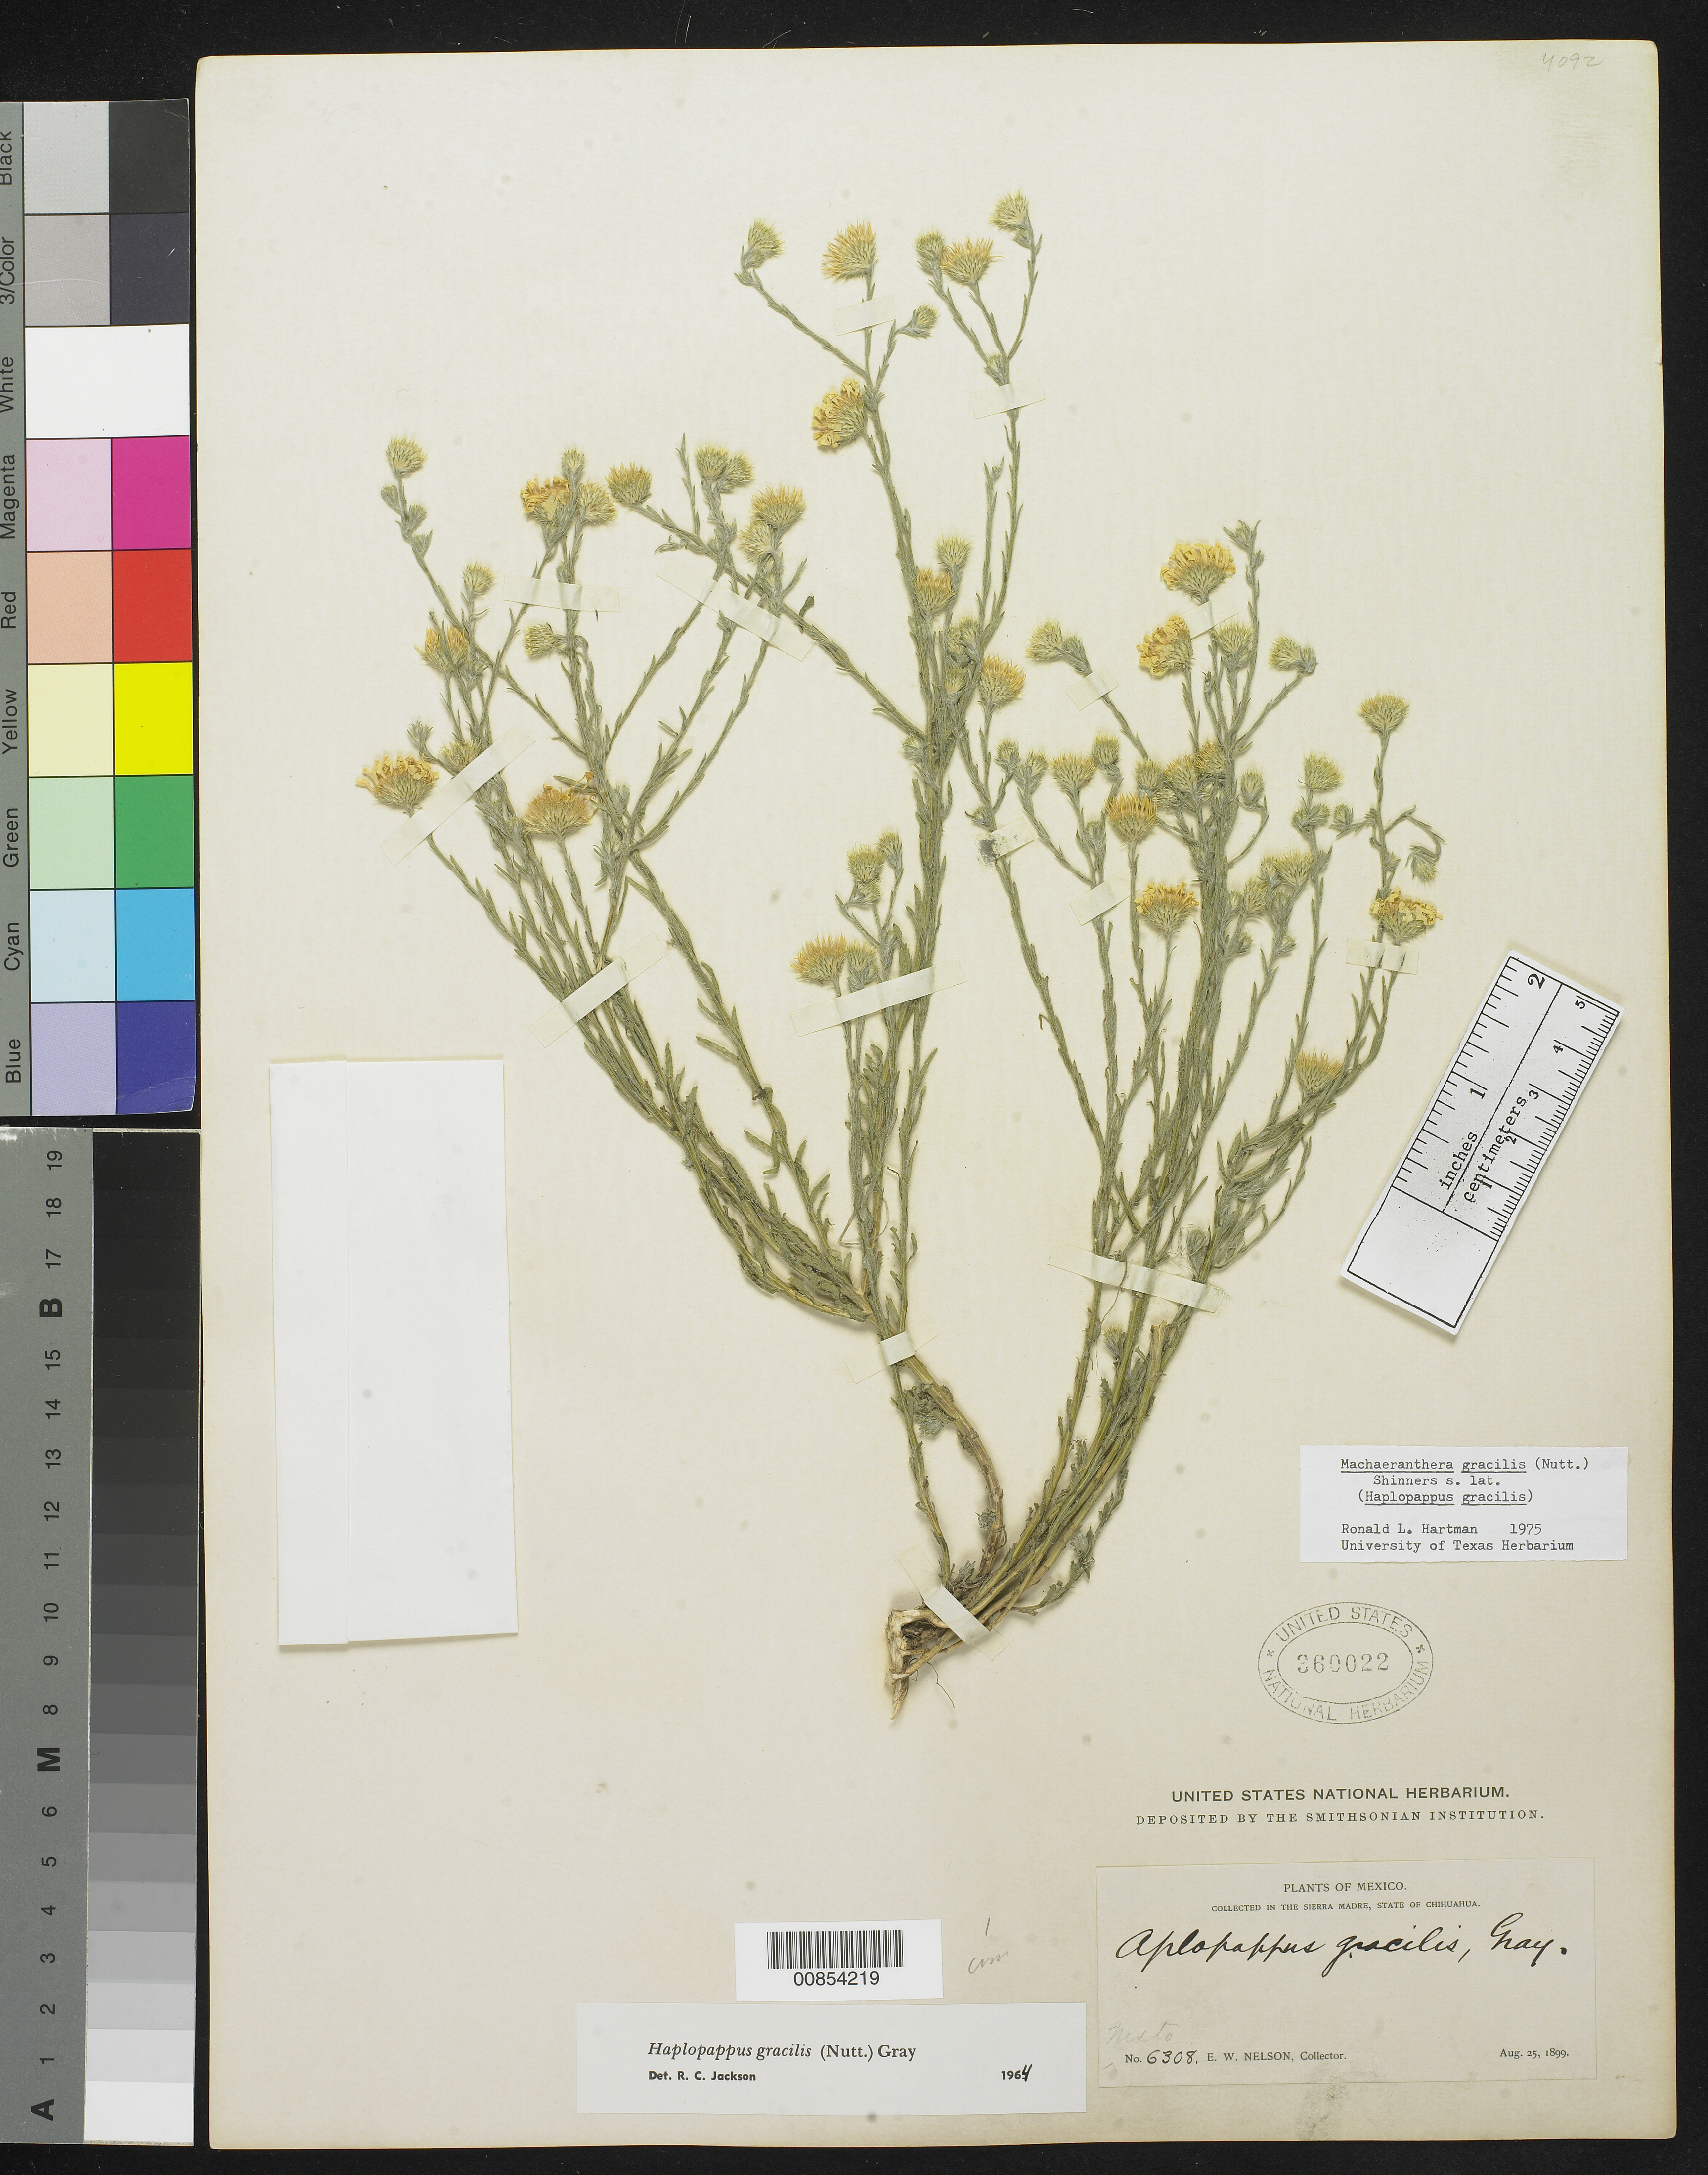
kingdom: Plantae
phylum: Tracheophyta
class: Magnoliopsida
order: Asterales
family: Asteraceae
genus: Machaeranthera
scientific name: Machaeranthera gracilis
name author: (Nutt.) Shinners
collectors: E. W. Nelson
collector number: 6308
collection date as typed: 25 Aug 1899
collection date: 1899-08-25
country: Mexico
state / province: Chihuahua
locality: Sierra Madre, Chihuahua.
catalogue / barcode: US 360022